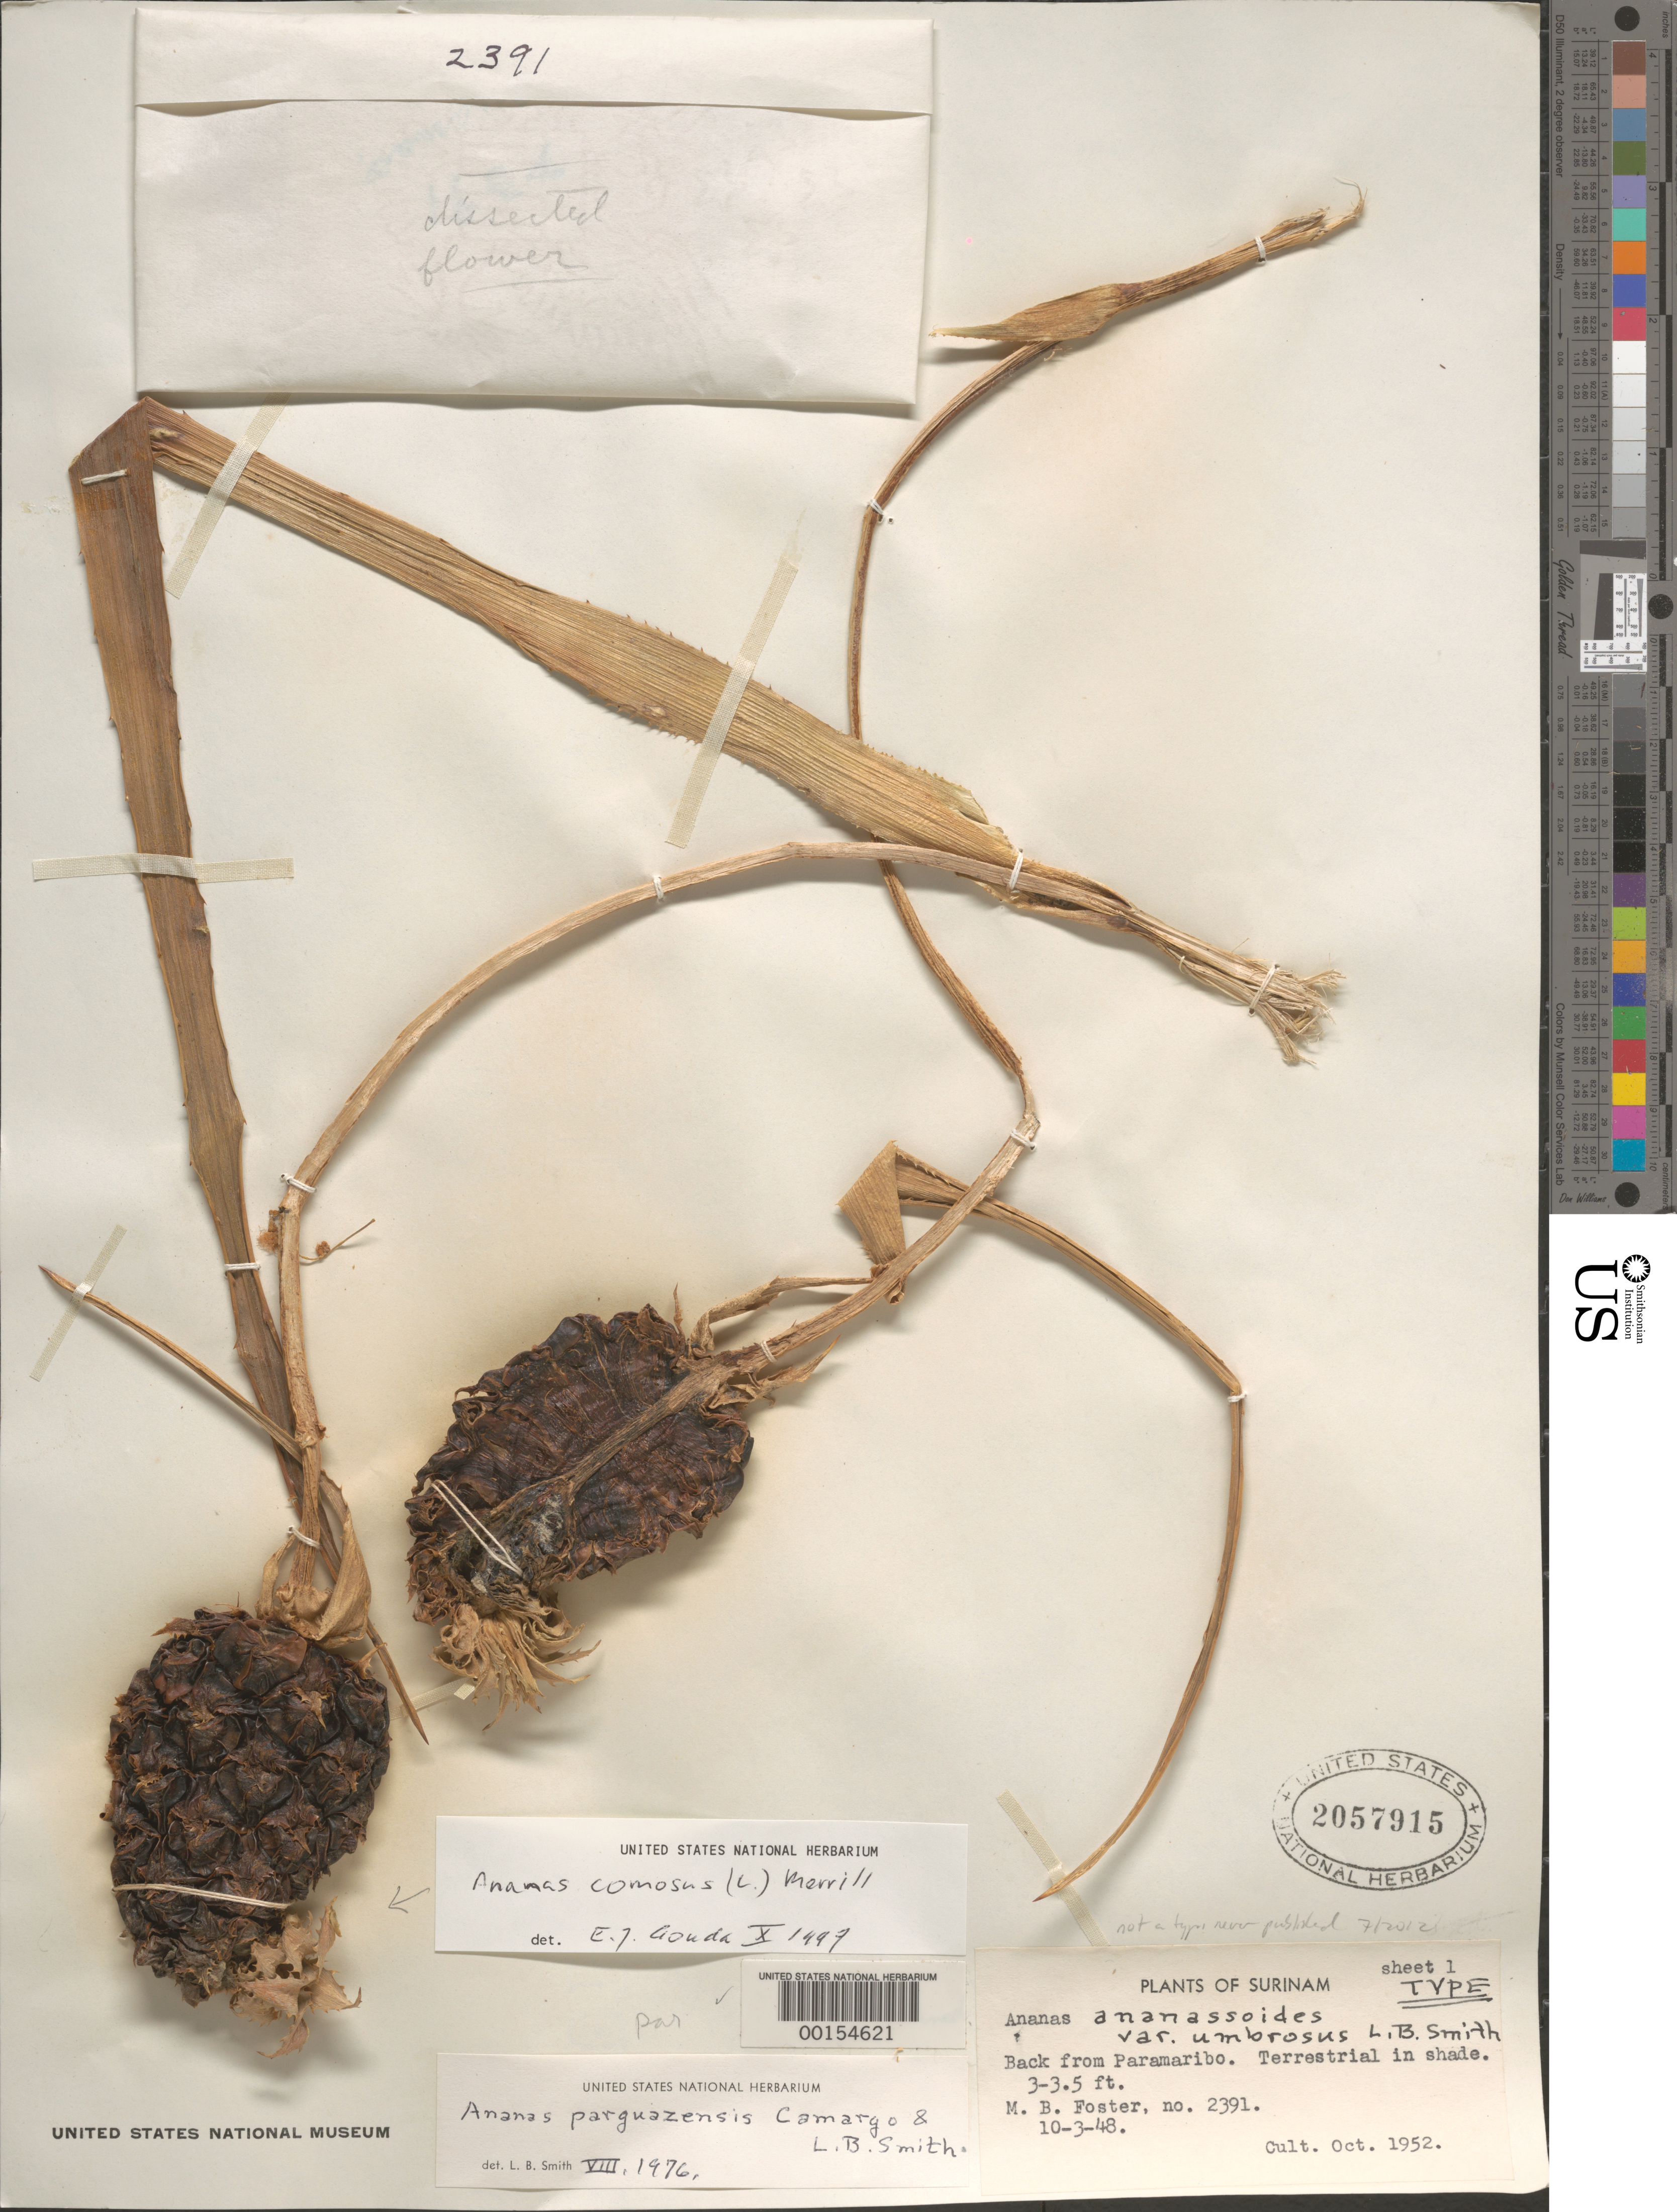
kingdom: Plantae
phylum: Tracheophyta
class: Liliopsida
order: Poales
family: Bromeliaceae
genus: Ananas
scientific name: Ananas comosus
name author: (L.) Merr.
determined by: Gouda, E. J.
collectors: M. B. Foster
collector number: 2391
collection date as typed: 3-Oct-48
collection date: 1948-10-03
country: Suriname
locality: Paramaribo, near Savanna Matta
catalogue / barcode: US 2057915